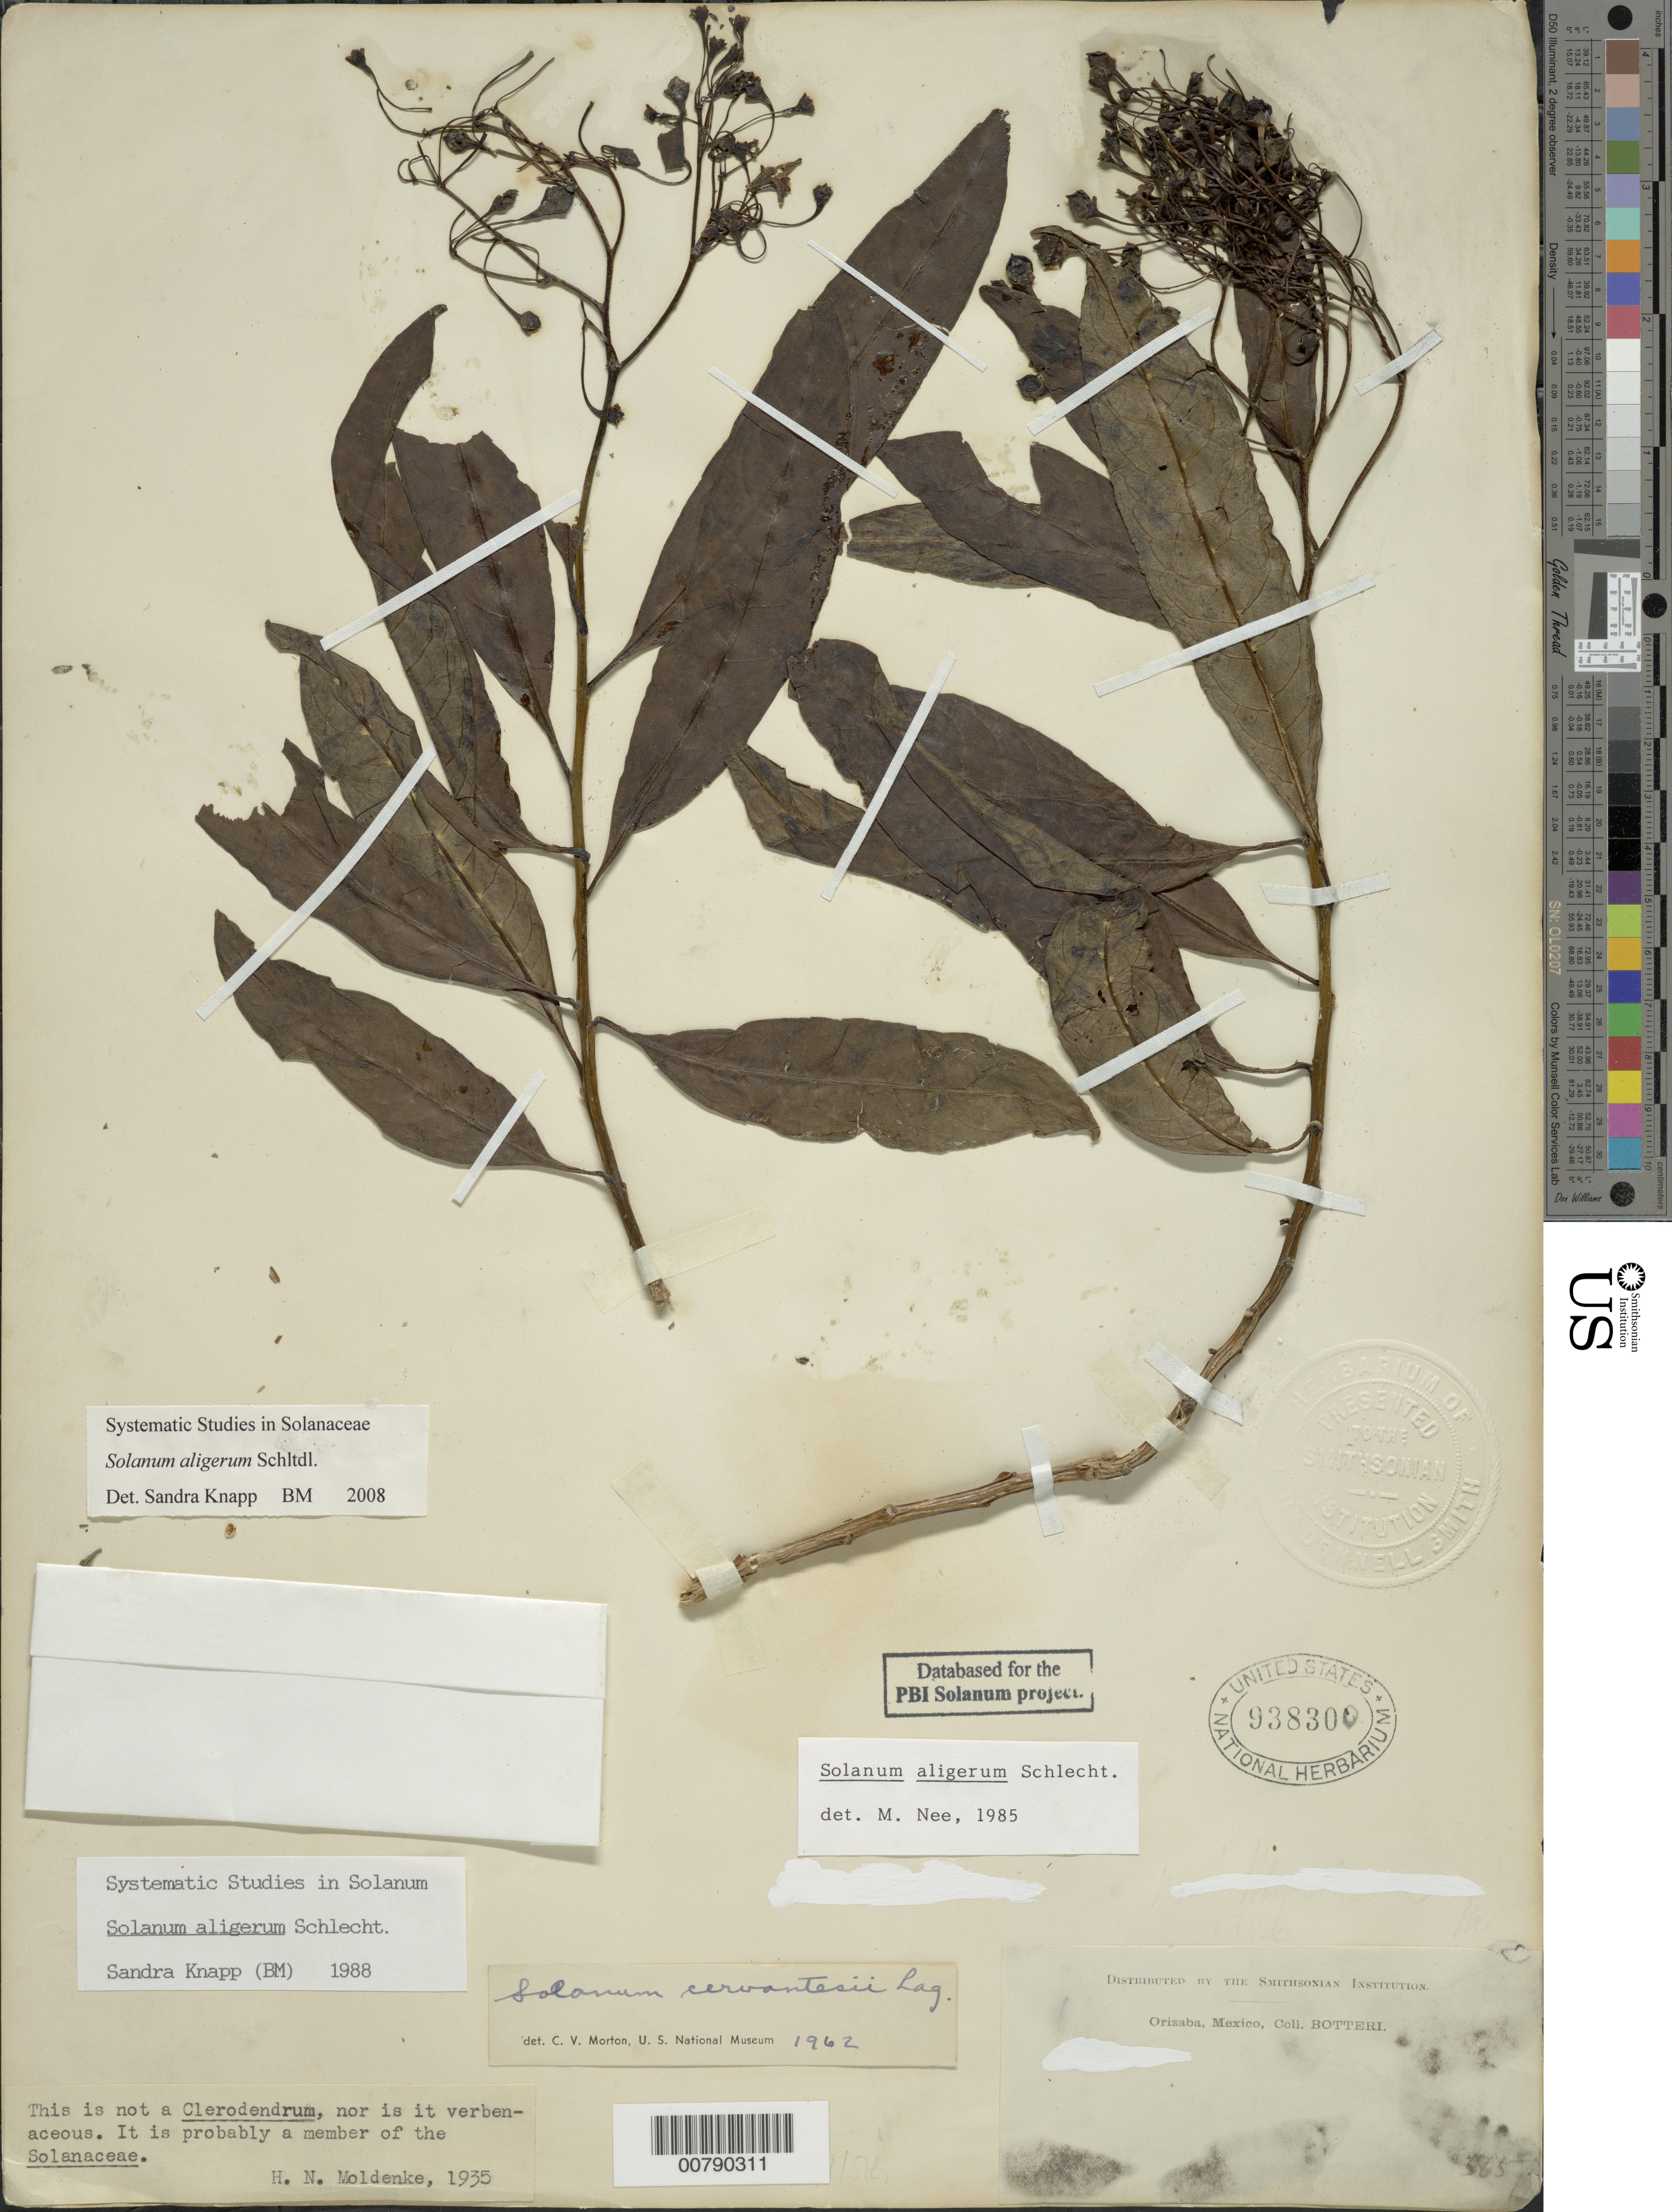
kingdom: Plantae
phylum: Tracheophyta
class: Magnoliopsida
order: Solanales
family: Solanaceae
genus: Solanum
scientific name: Solanum aligerum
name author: Schltdl.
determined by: Knapp, S. D.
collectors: M. Botteri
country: Mexico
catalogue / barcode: US 93830